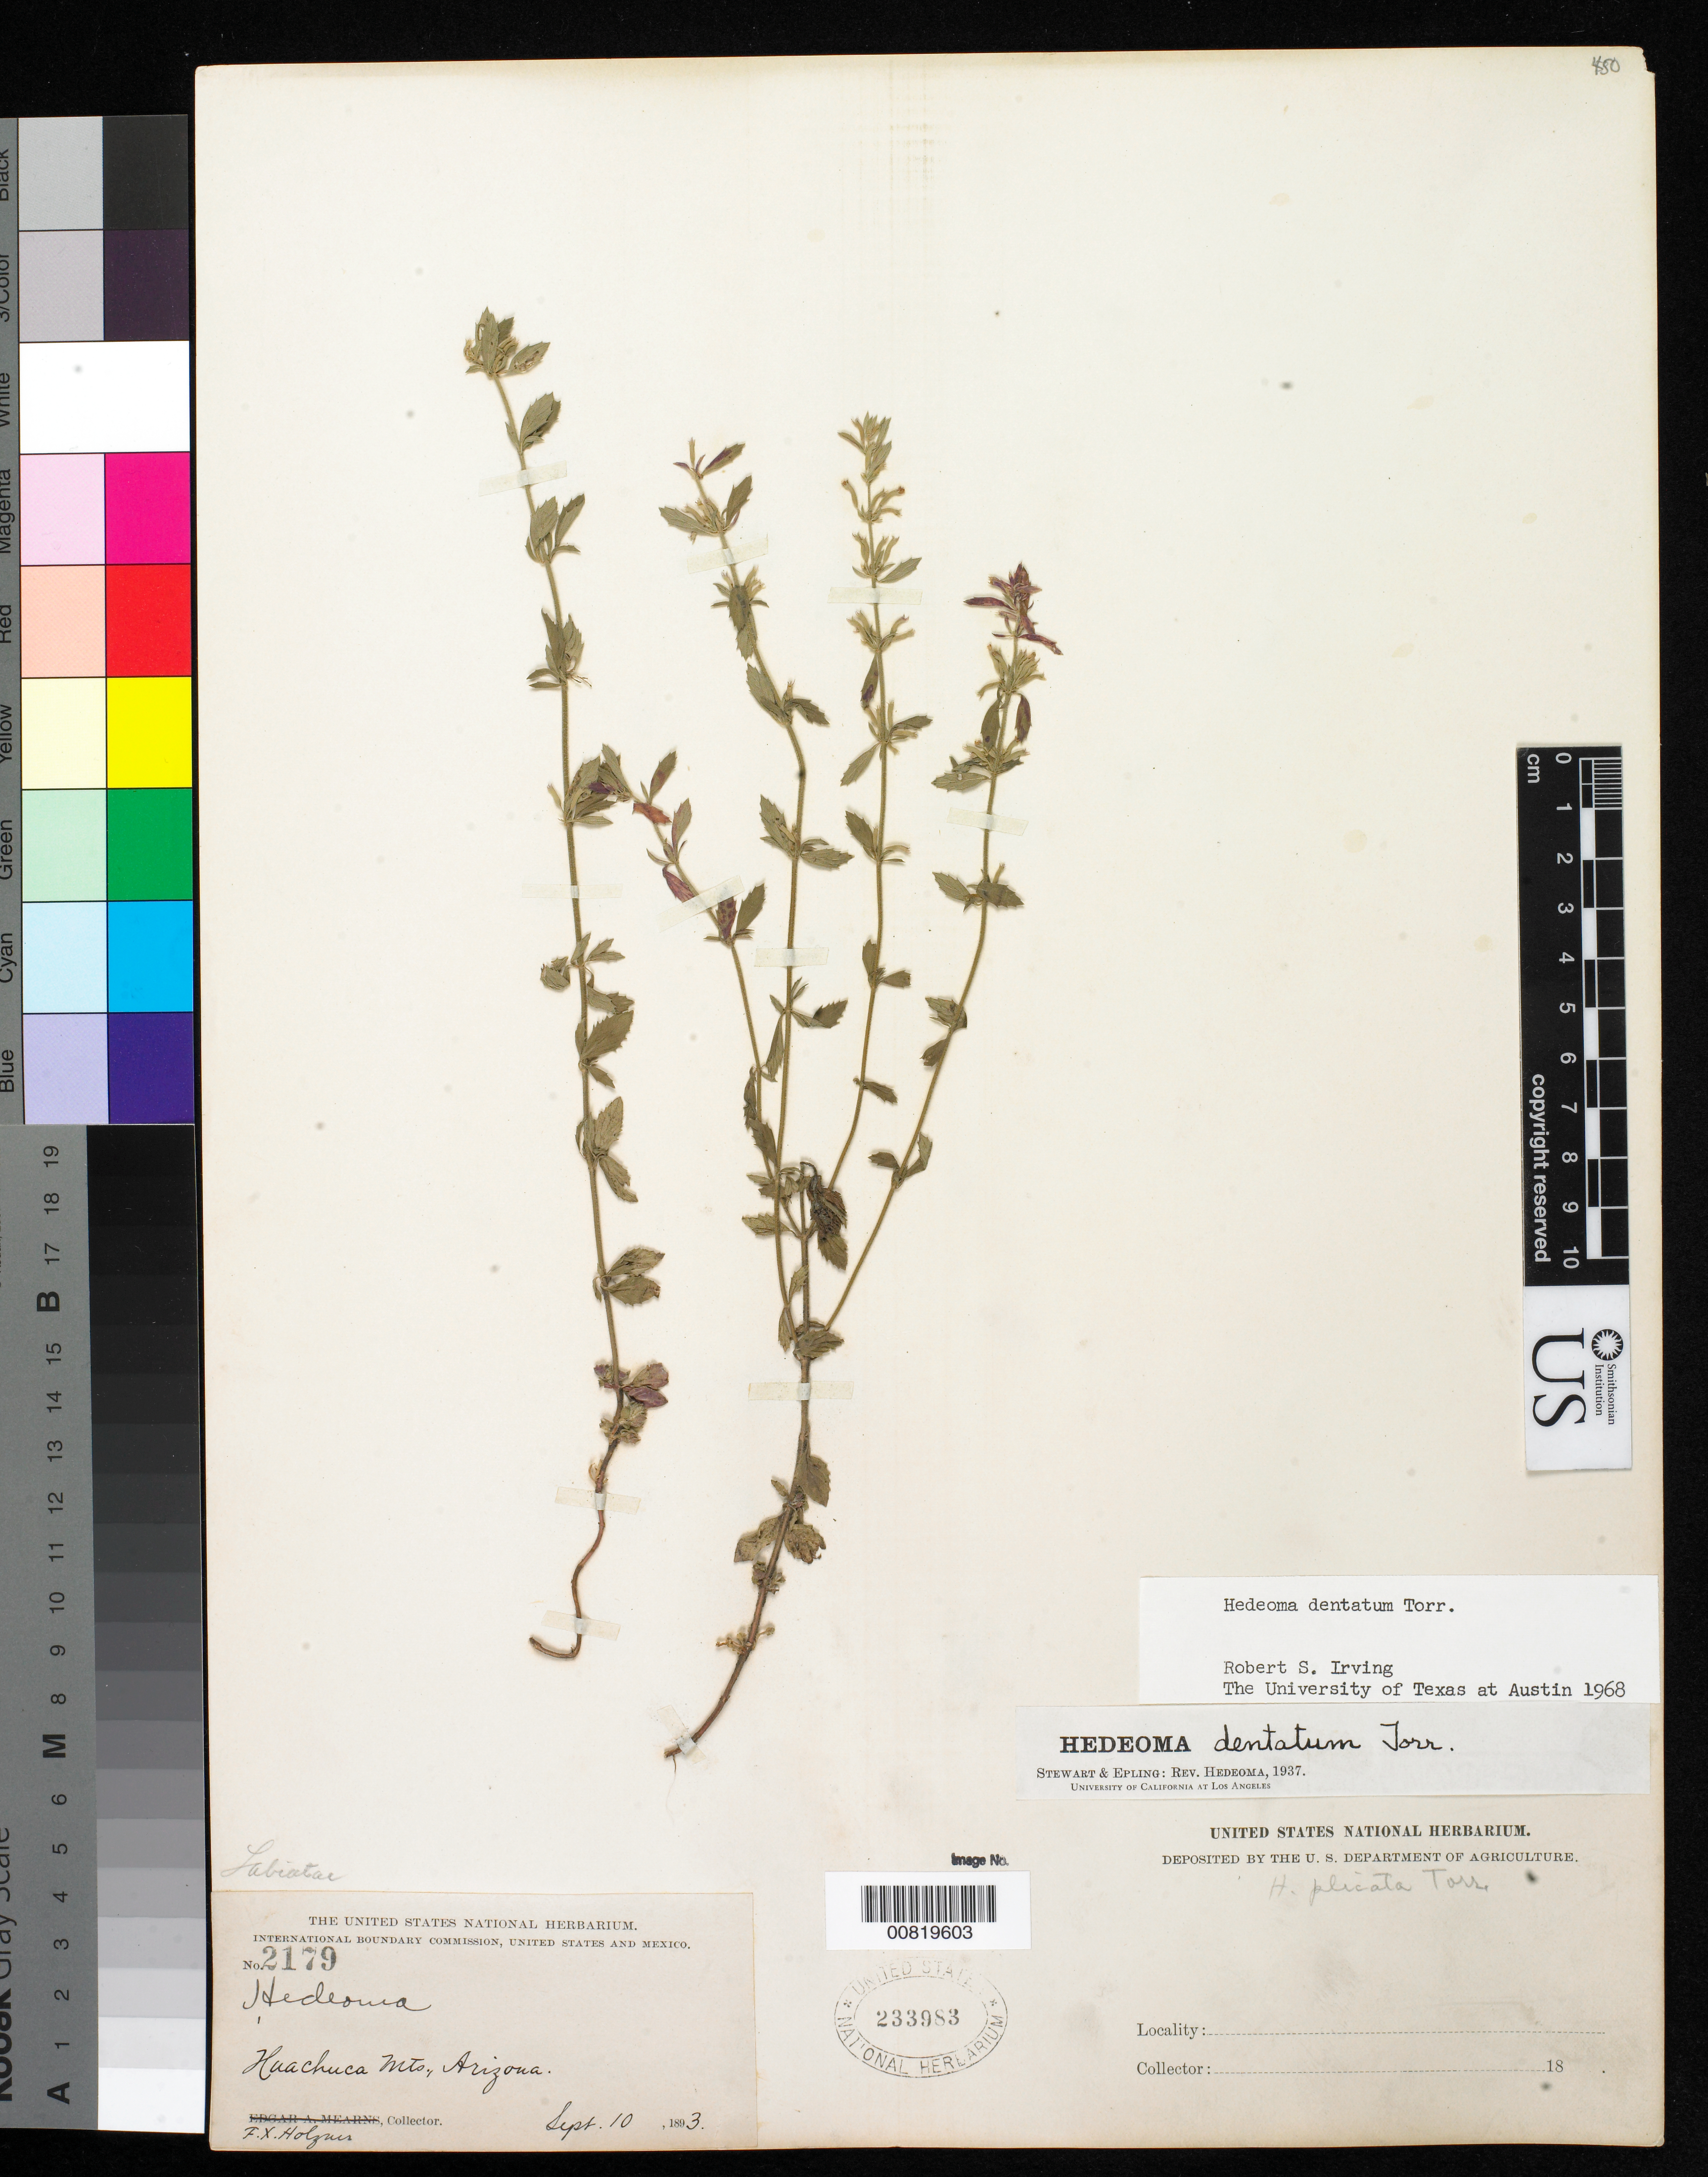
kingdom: Plantae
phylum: Tracheophyta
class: Magnoliopsida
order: Lamiales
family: Lamiaceae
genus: Hedeoma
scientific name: Hedeoma dentata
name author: Torr.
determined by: Irving, R. S.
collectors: F. X. Holzner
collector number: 2179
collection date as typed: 10 Sep 1893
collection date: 1893-09-10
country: United States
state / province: Arizona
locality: Huachuca Mts.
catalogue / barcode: US 233983